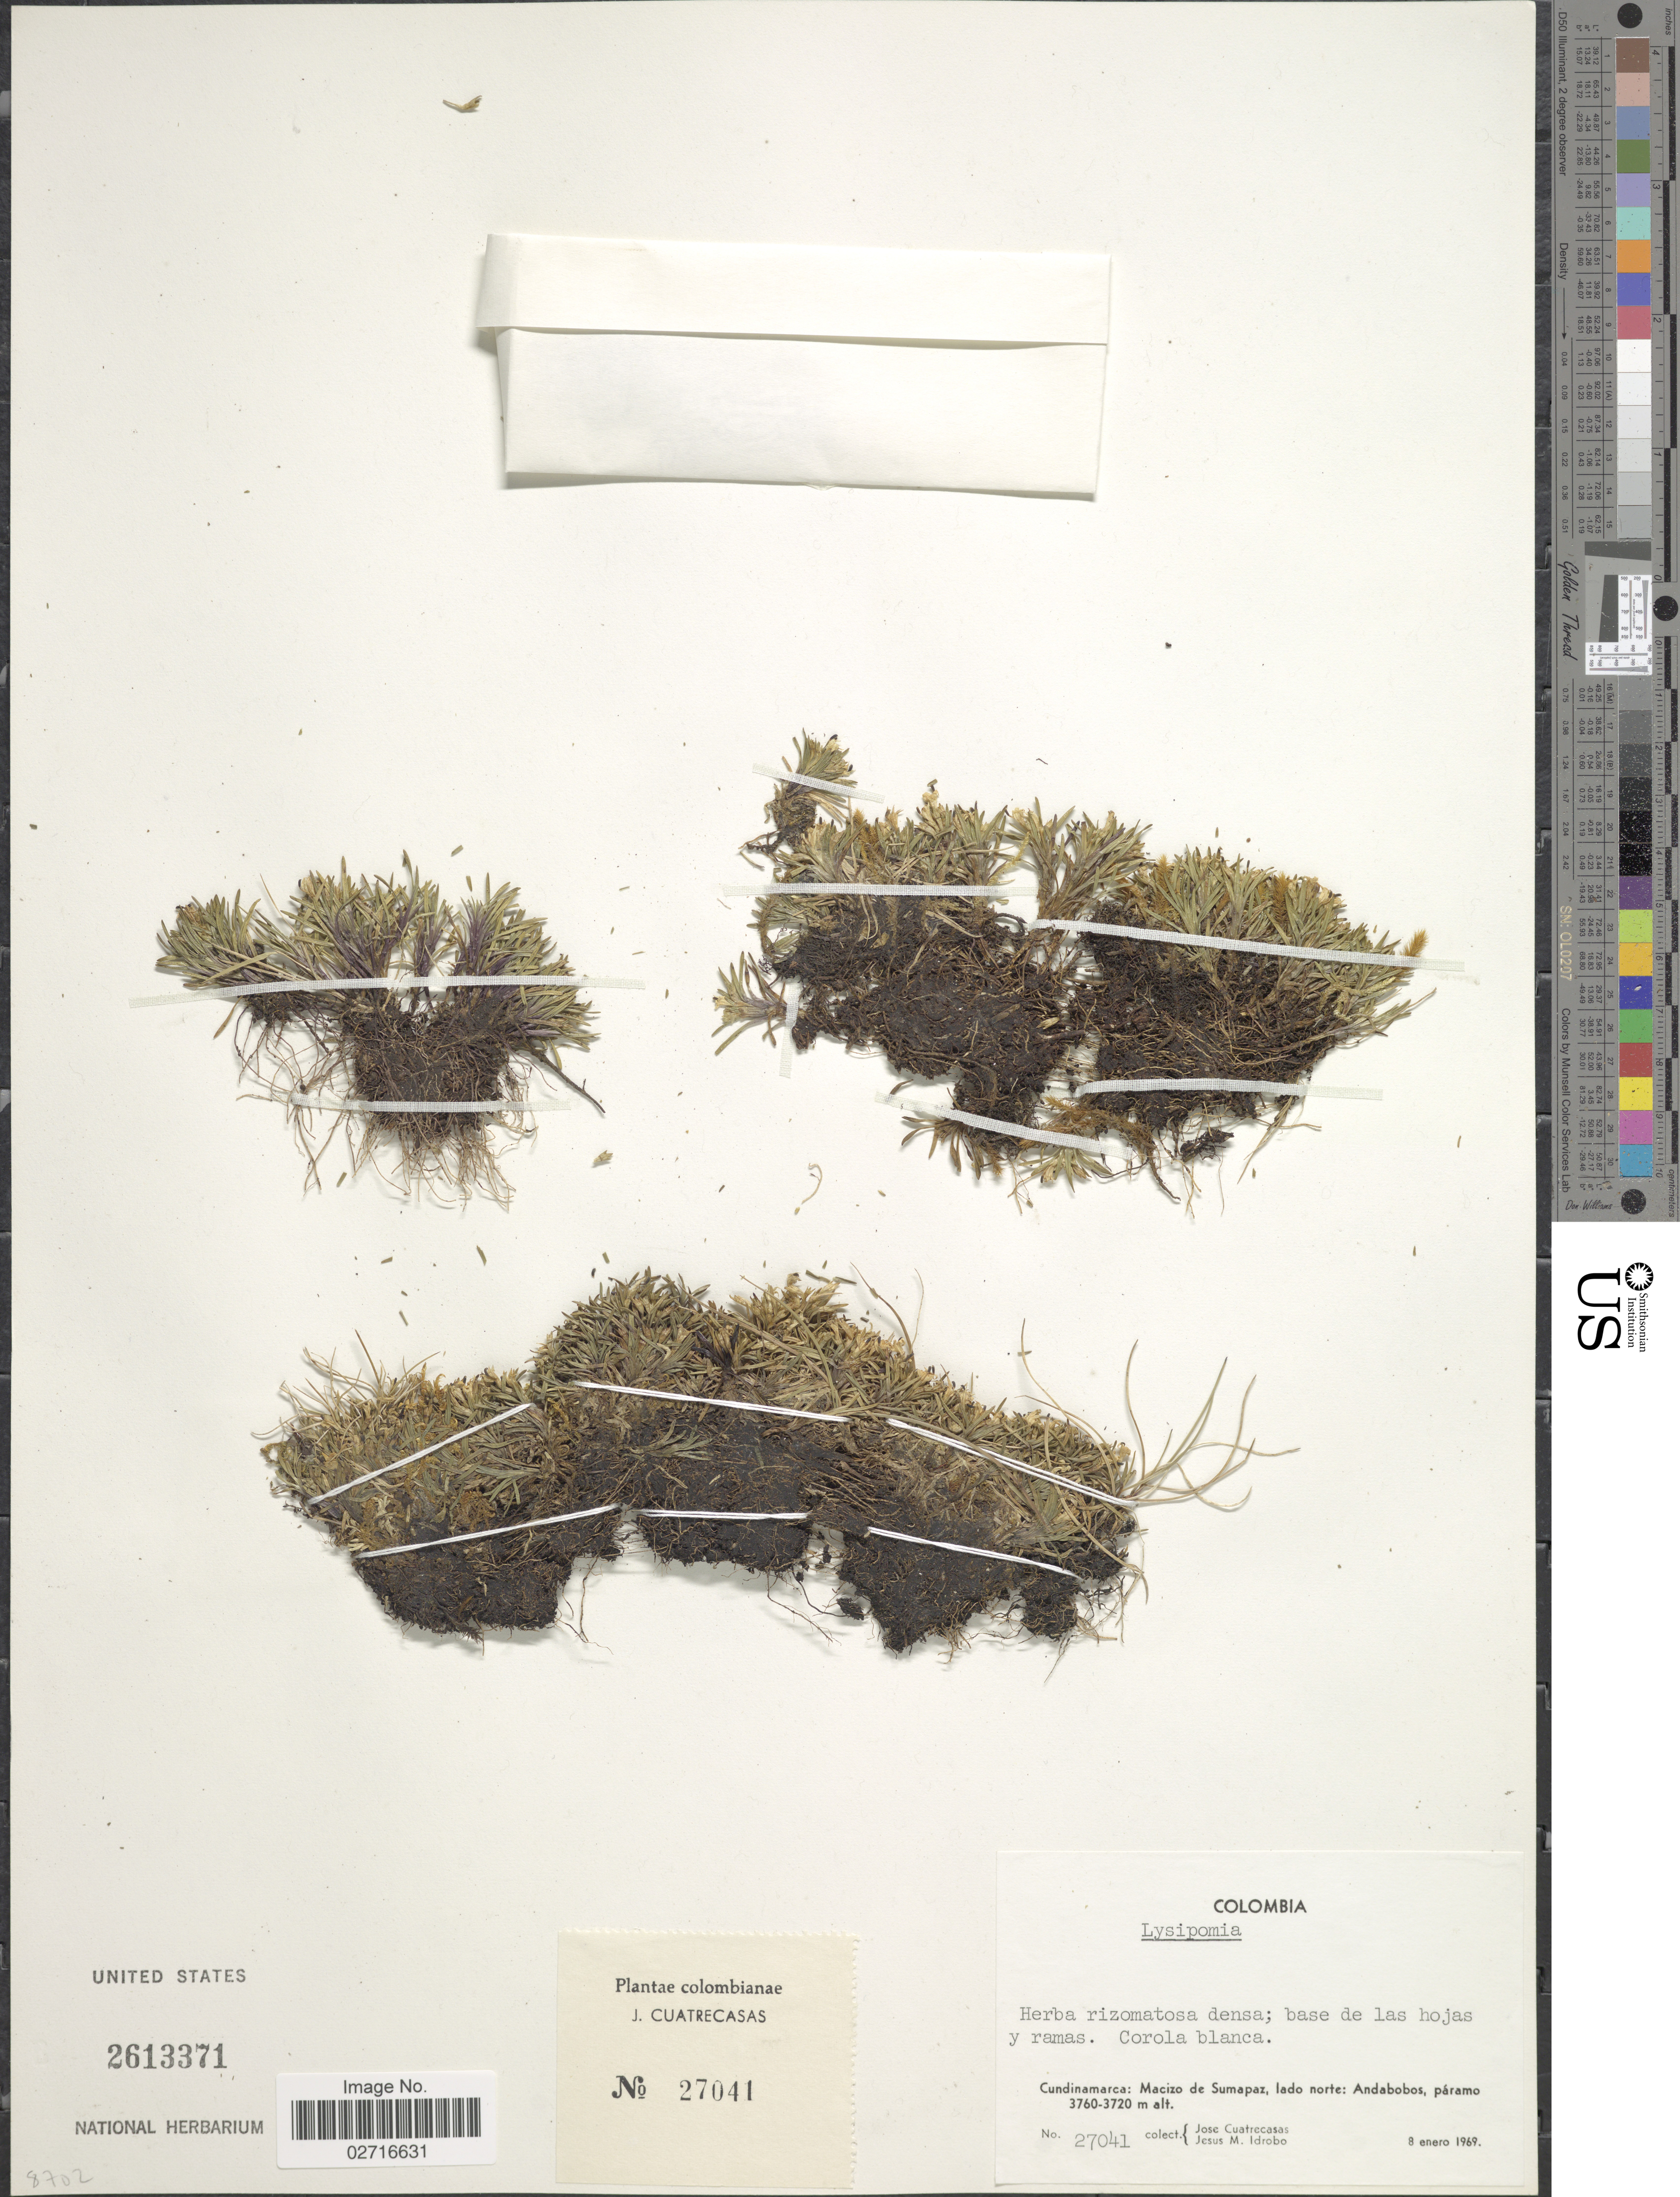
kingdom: Plantae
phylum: Tracheophyta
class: Magnoliopsida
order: Asterales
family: Campanulaceae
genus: Lysipomia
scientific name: Lysipomia sp.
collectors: J. Cuatrecasas & J. M. Idrobo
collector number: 27041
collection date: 1969-01-08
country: Colombia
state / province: Cundinamarca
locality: Macizo de Sumapaz, lado norte: Andabobos, paramo.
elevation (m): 3720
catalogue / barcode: US 2613371